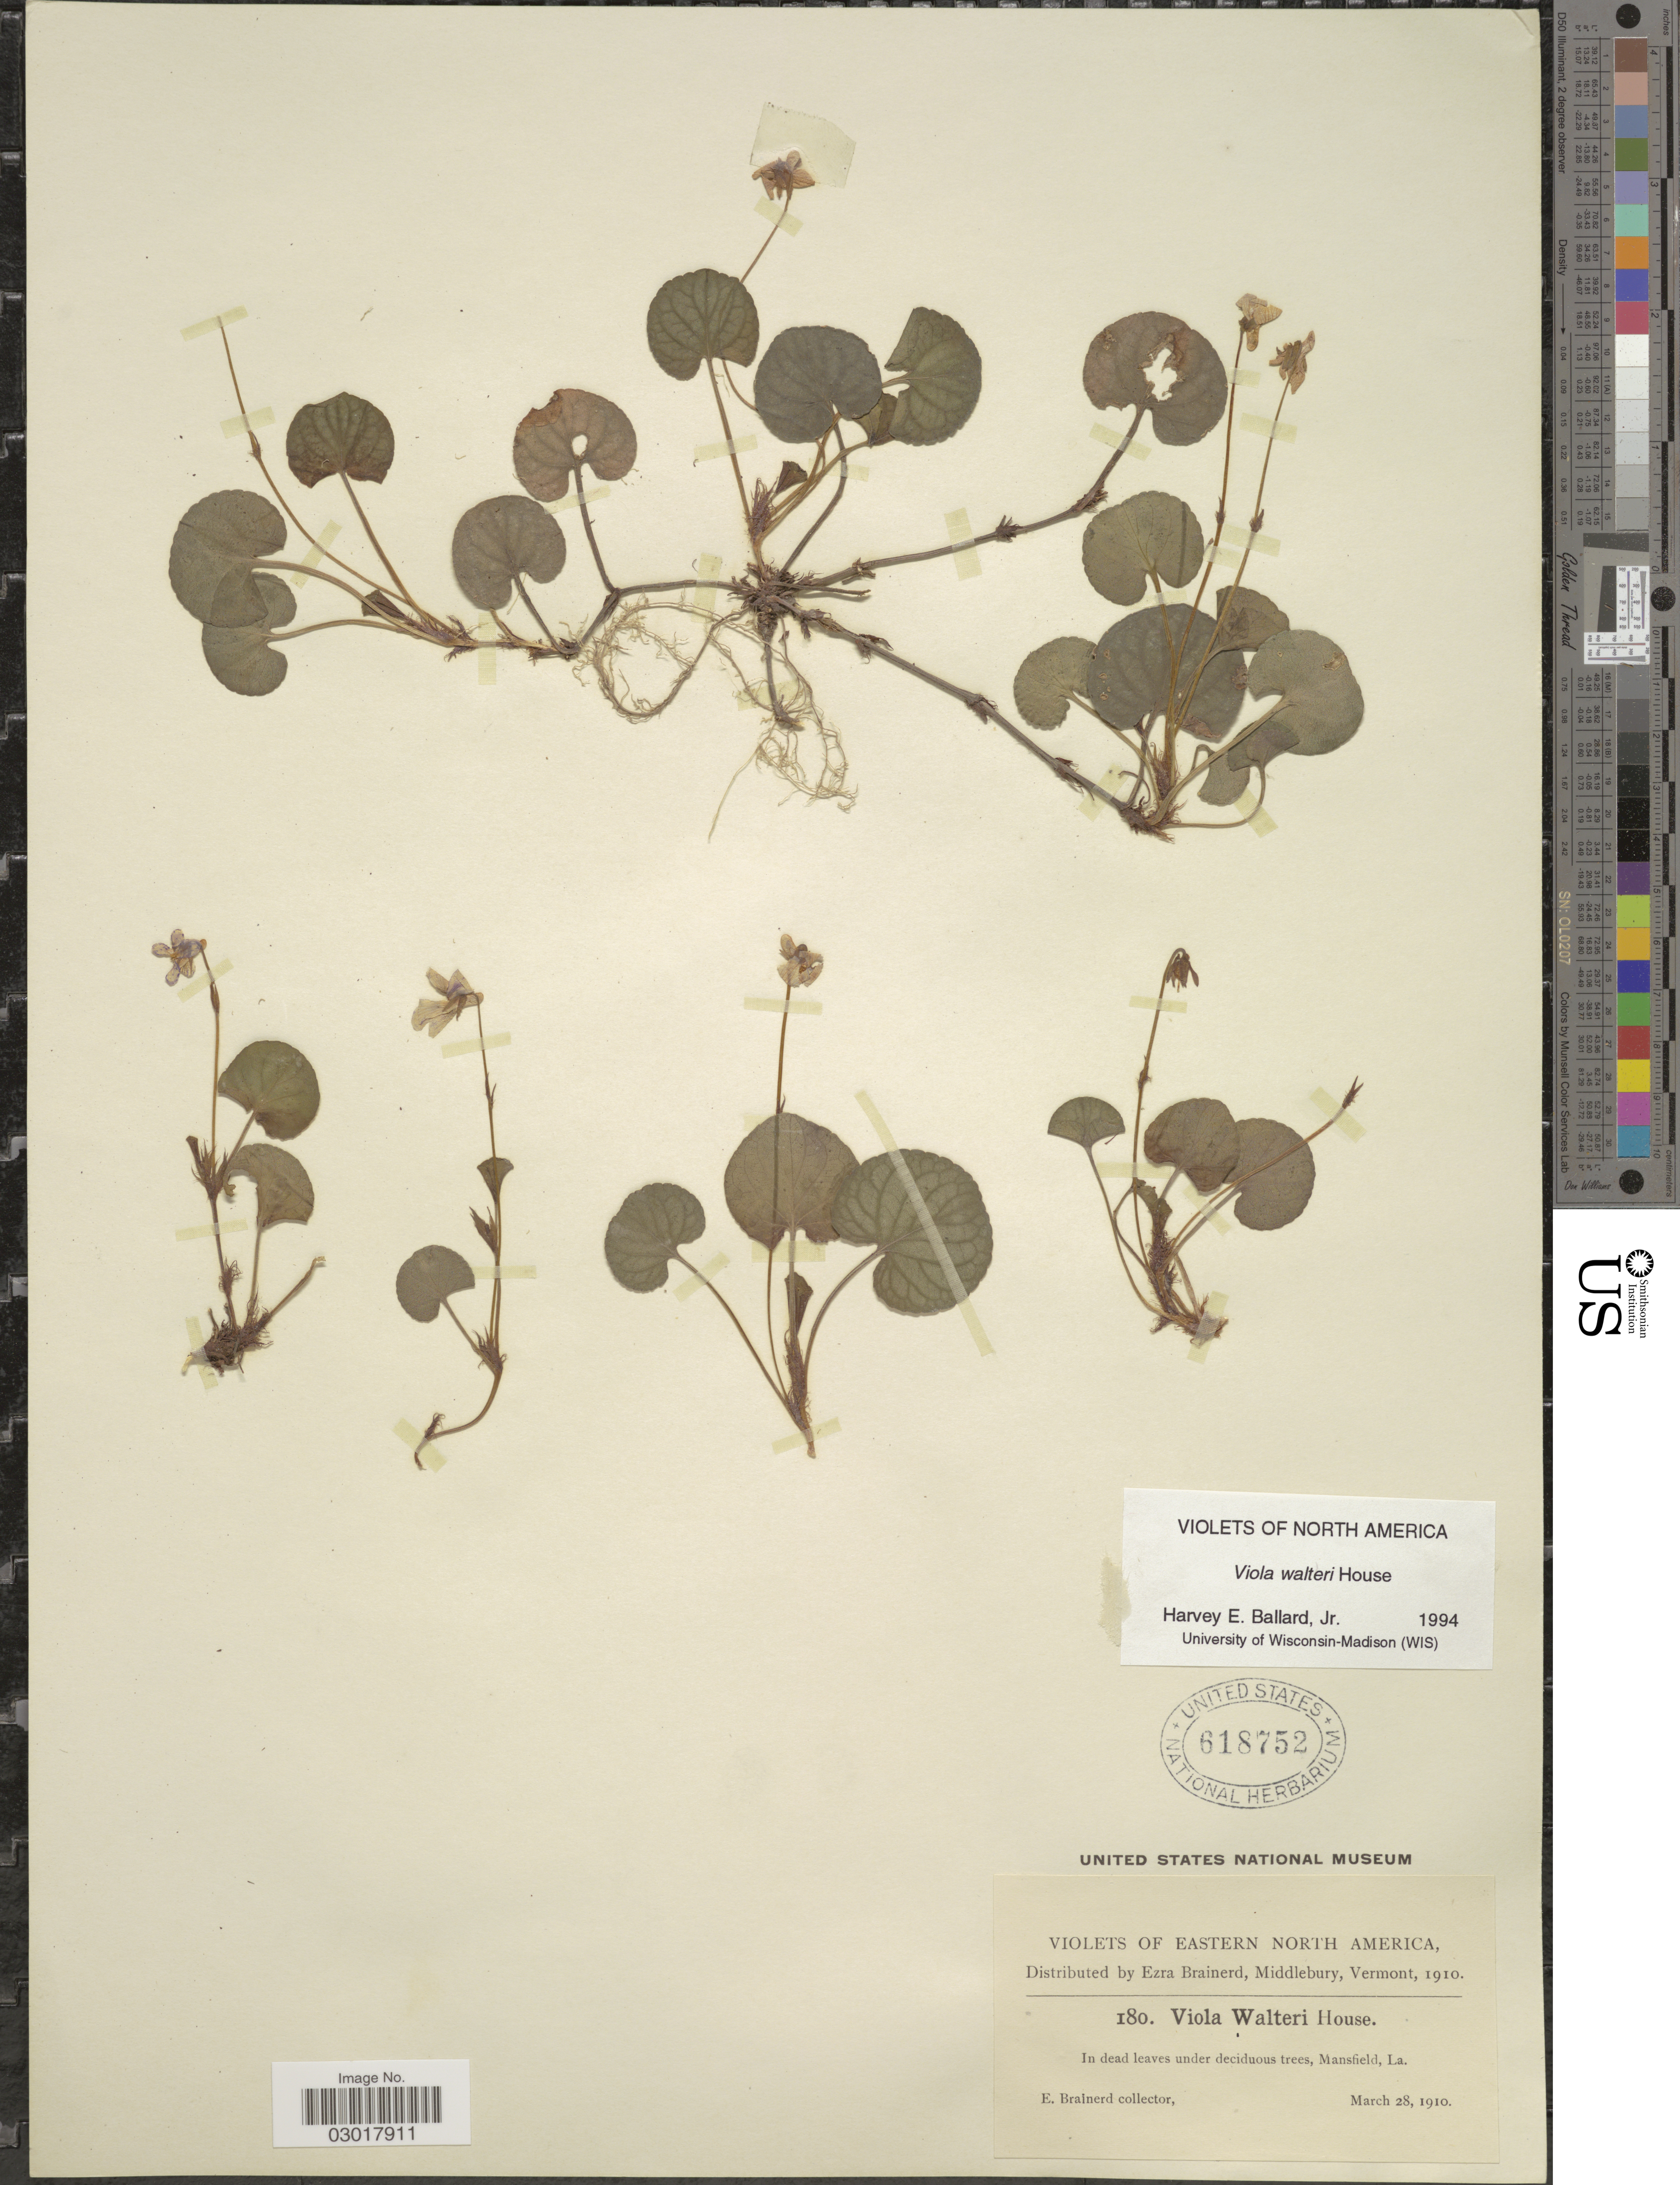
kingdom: Plantae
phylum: Tracheophyta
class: Magnoliopsida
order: Malpighiales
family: Violaceae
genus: Viola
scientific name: Viola walteri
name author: House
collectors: E. Brainerd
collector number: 180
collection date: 1910-03-28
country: United States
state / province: Louisiana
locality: Eastern North America. Mansfield.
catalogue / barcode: US 618752